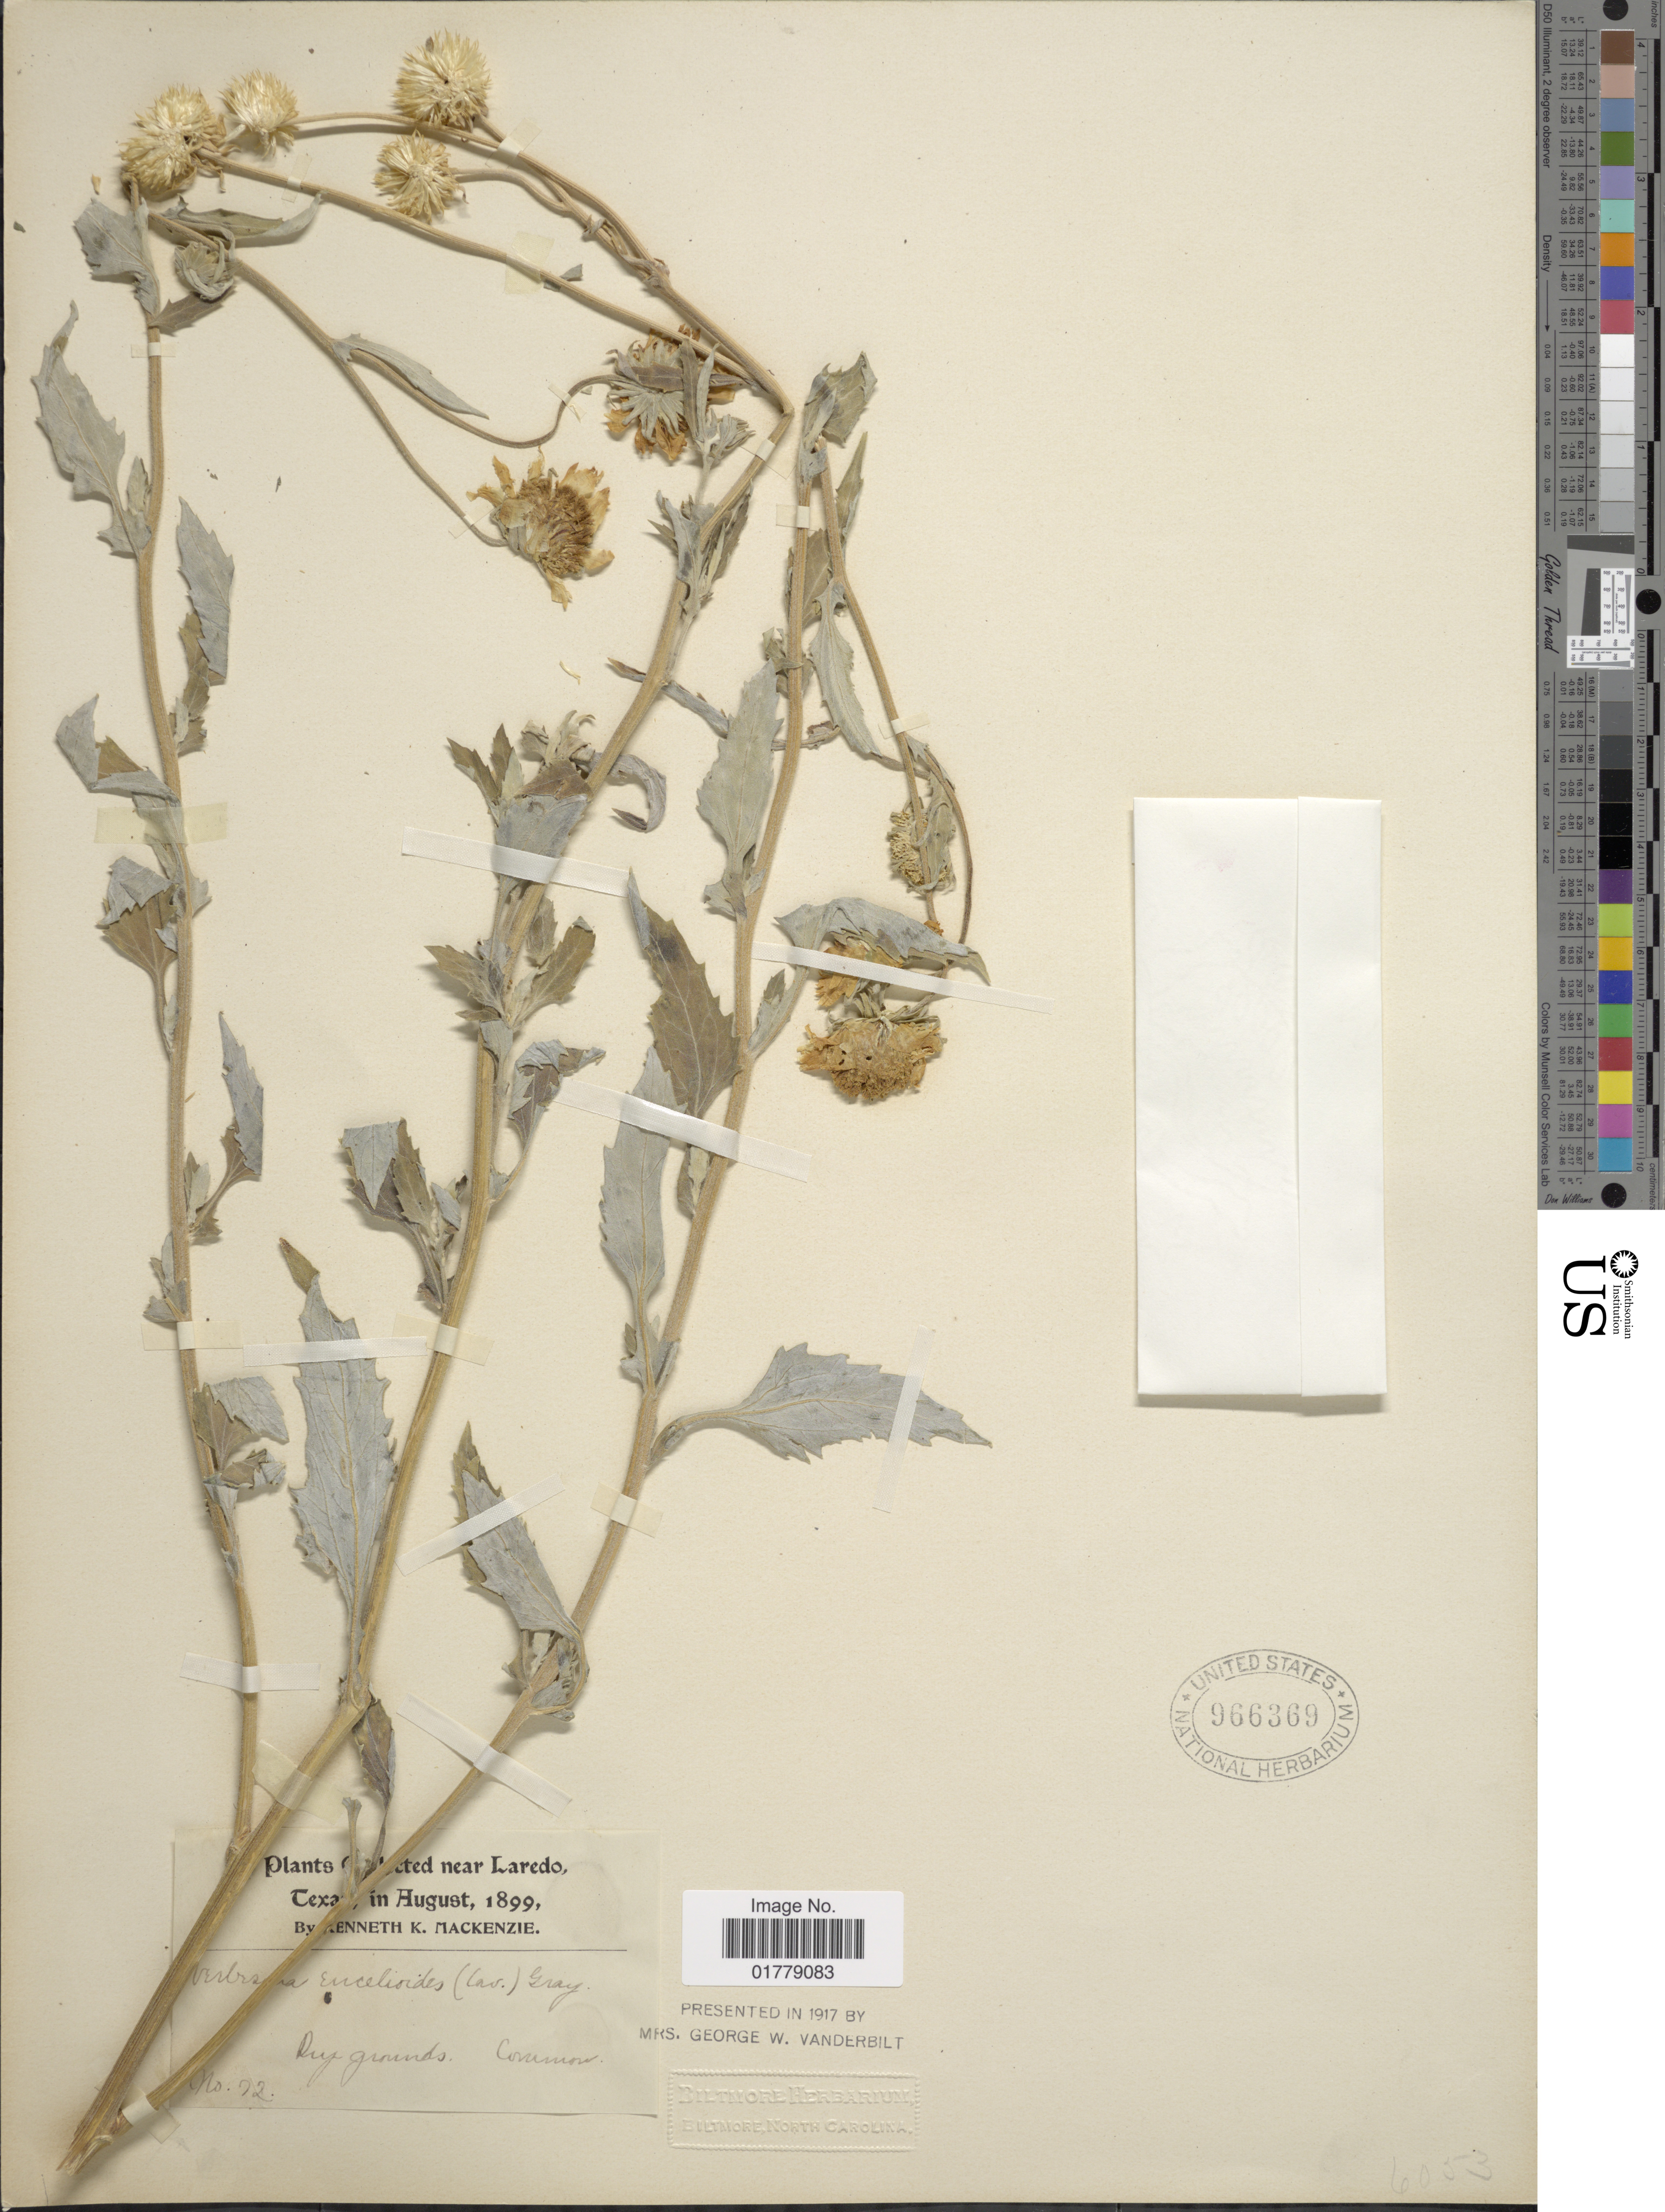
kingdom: Plantae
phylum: Tracheophyta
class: Magnoliopsida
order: Asterales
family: Asteraceae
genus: Verbesina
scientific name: Verbesina encelioides subsp. encelioides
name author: (Cav.) Benth. & Hook.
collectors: K. K. Mackenzie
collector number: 72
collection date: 1899-08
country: United States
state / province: Texas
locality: Near Laredo, Texas. Dry grounds. Common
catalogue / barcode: US 966369